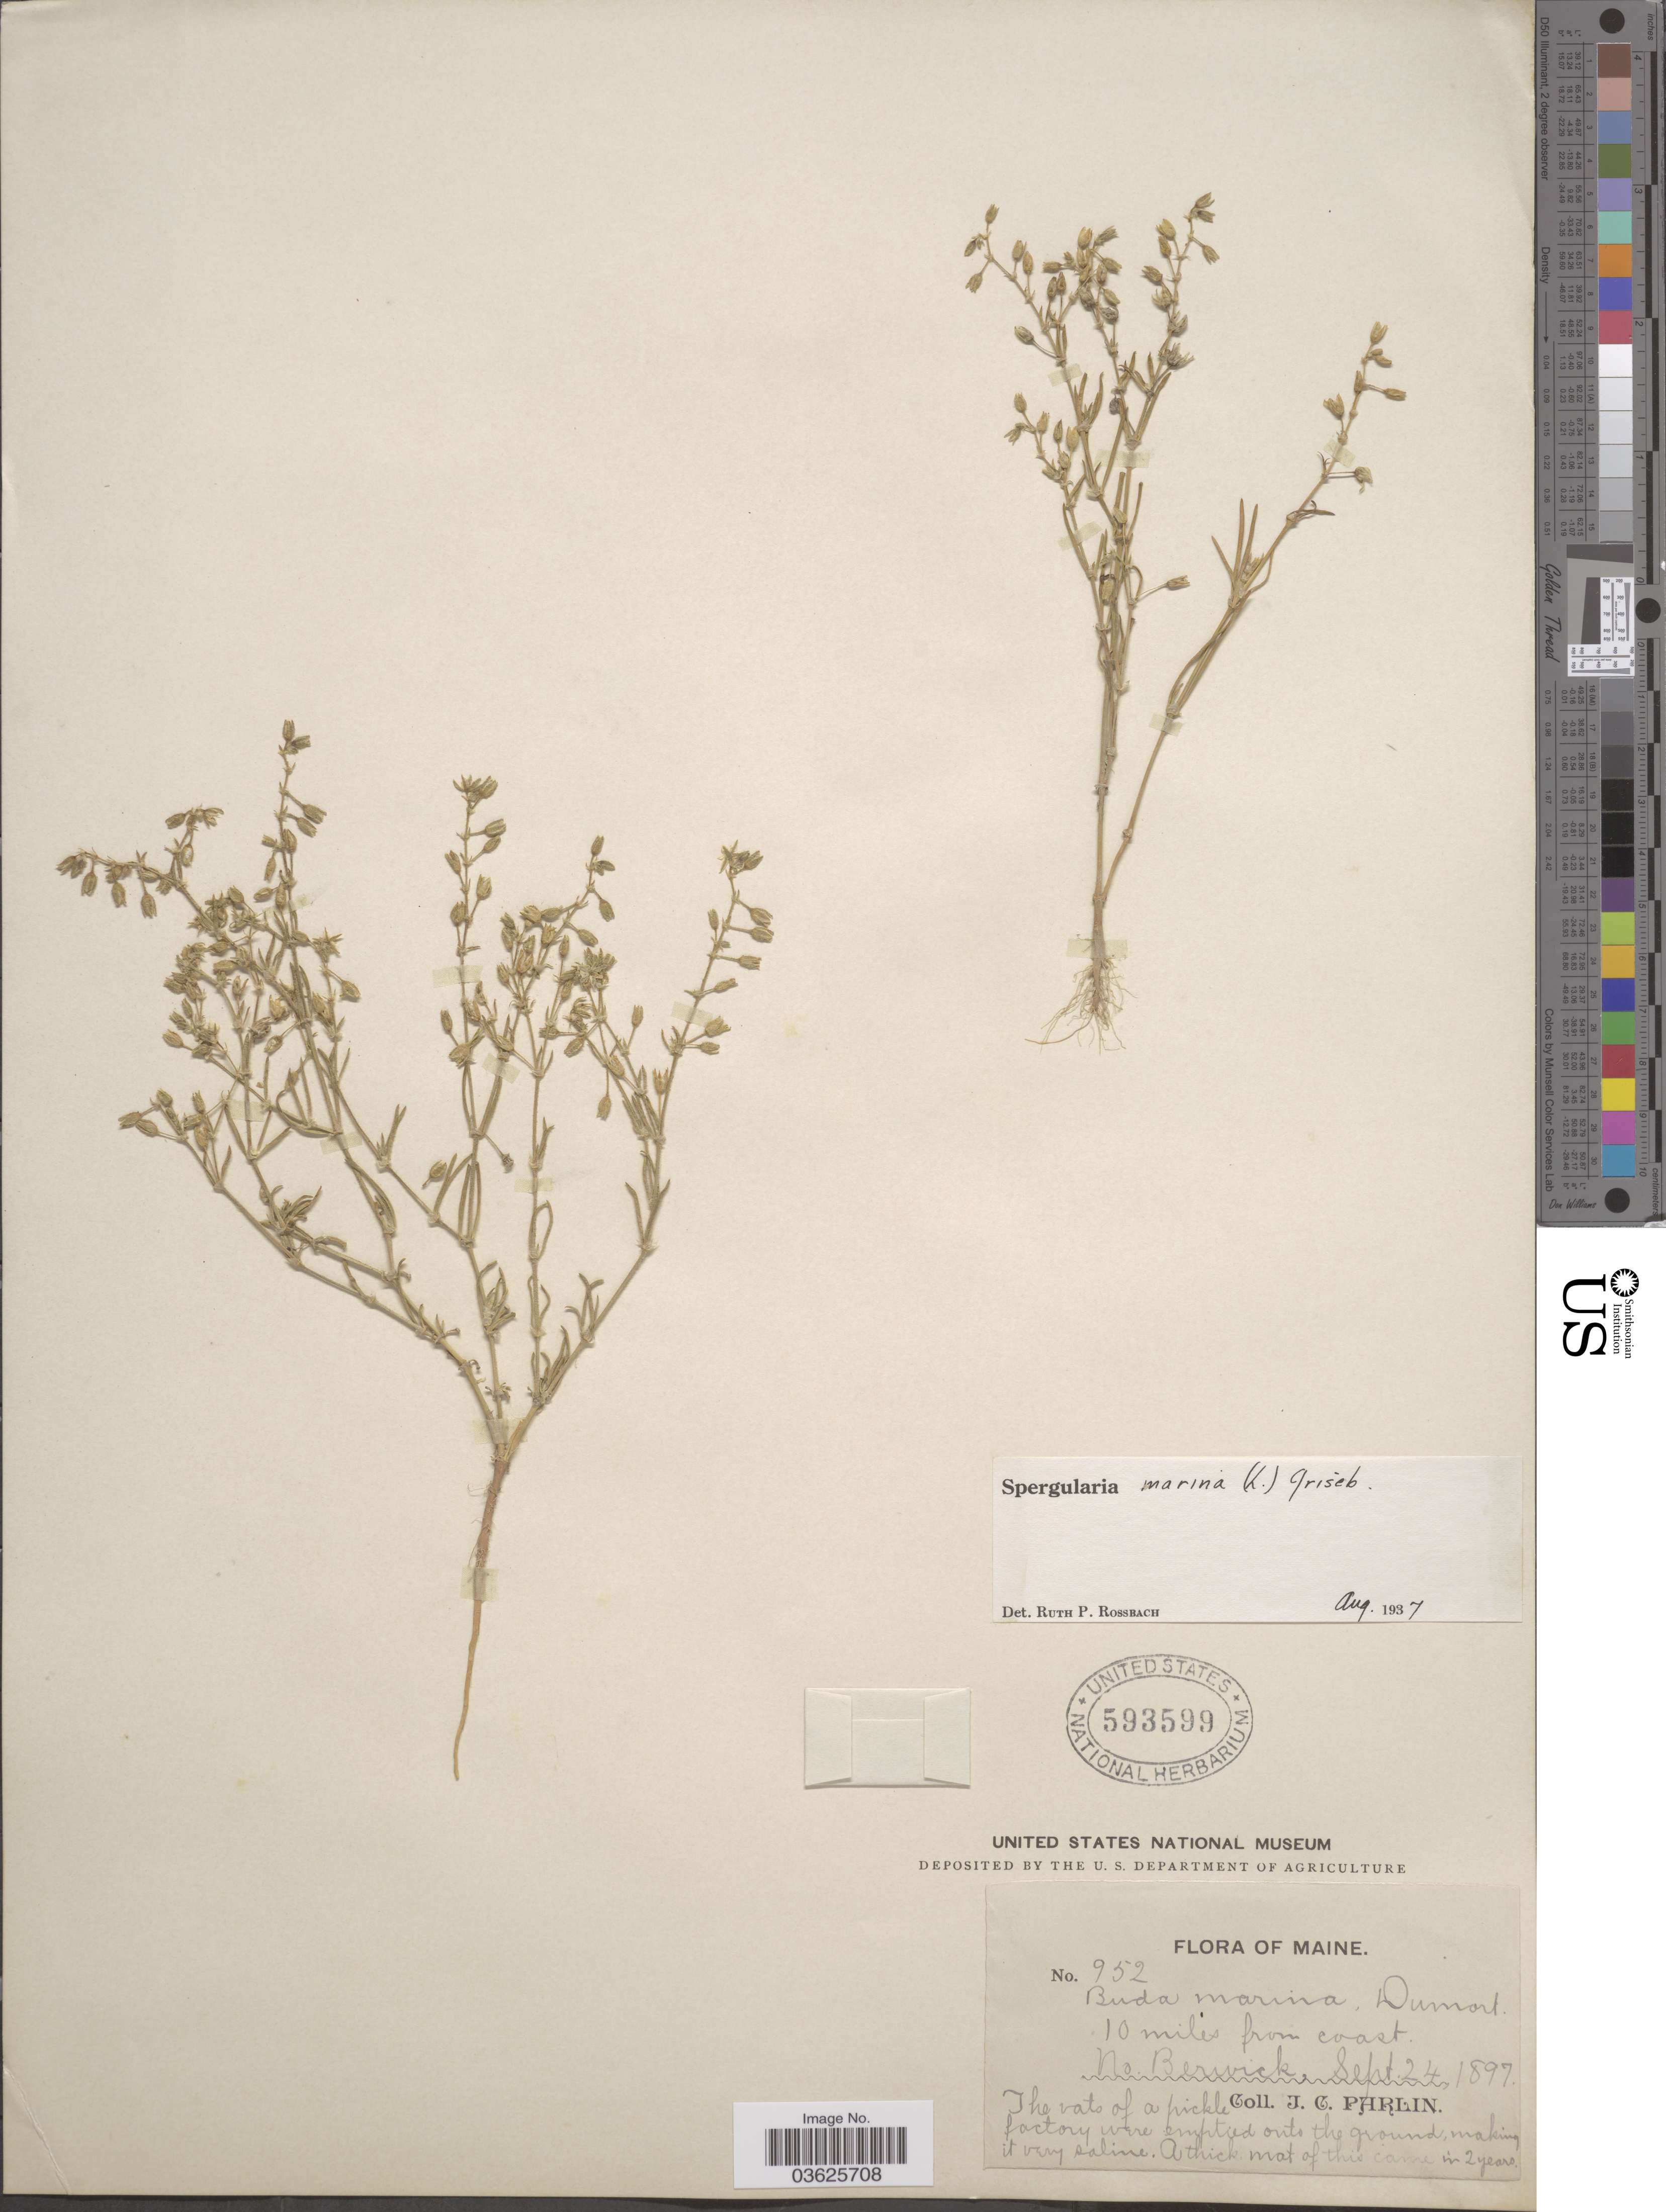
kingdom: Plantae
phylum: Tracheophyta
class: Magnoliopsida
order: Caryophyllales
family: Caryophyllaceae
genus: Spergularia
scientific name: Spergularia marina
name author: (L.) Griseb.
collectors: J. Parlin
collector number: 952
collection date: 1897-09-24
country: United States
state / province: Maine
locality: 10 miles from coast. No. Berwick.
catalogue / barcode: US 593599